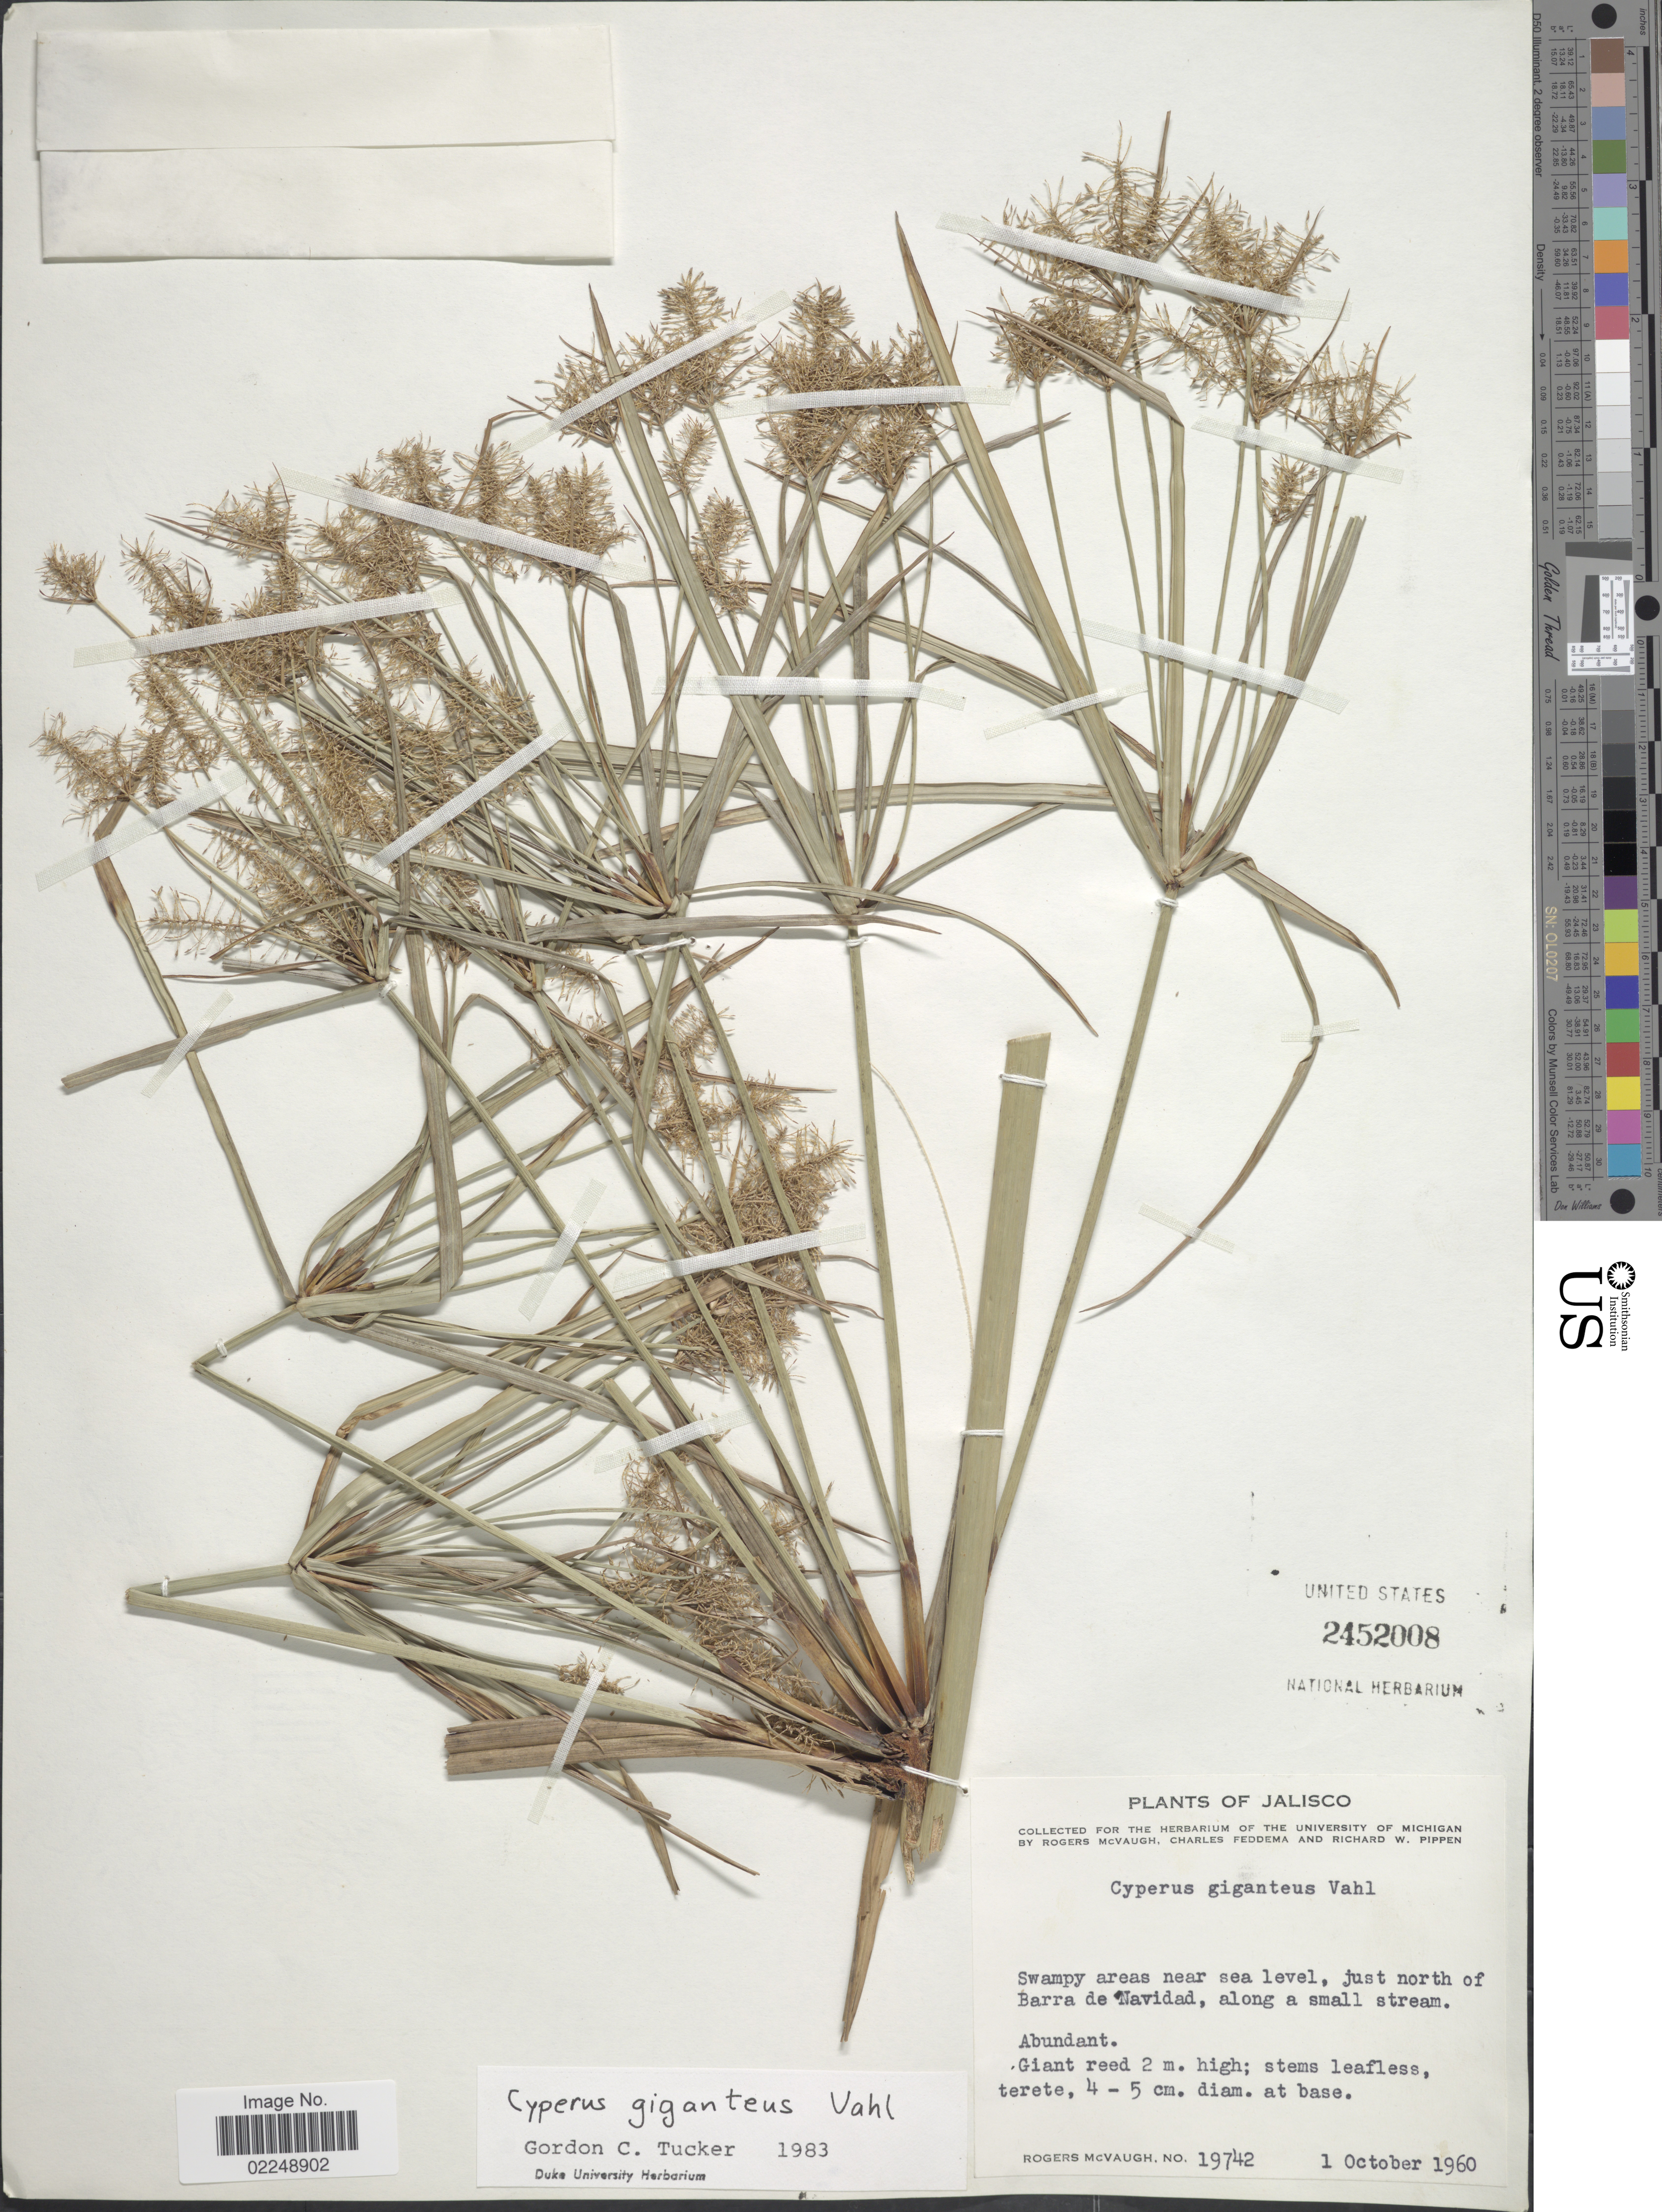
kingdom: Plantae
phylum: Tracheophyta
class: Liliopsida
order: Poales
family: Cyperaceae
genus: Cyperus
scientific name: Cyperus giganteus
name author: Vahl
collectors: R. McVaugh, C. Feddema & R. W. Pippen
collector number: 19742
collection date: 1960-10-01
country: Mexico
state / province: Jalisco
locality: Just north of Barra de Navidad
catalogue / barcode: US 2452008